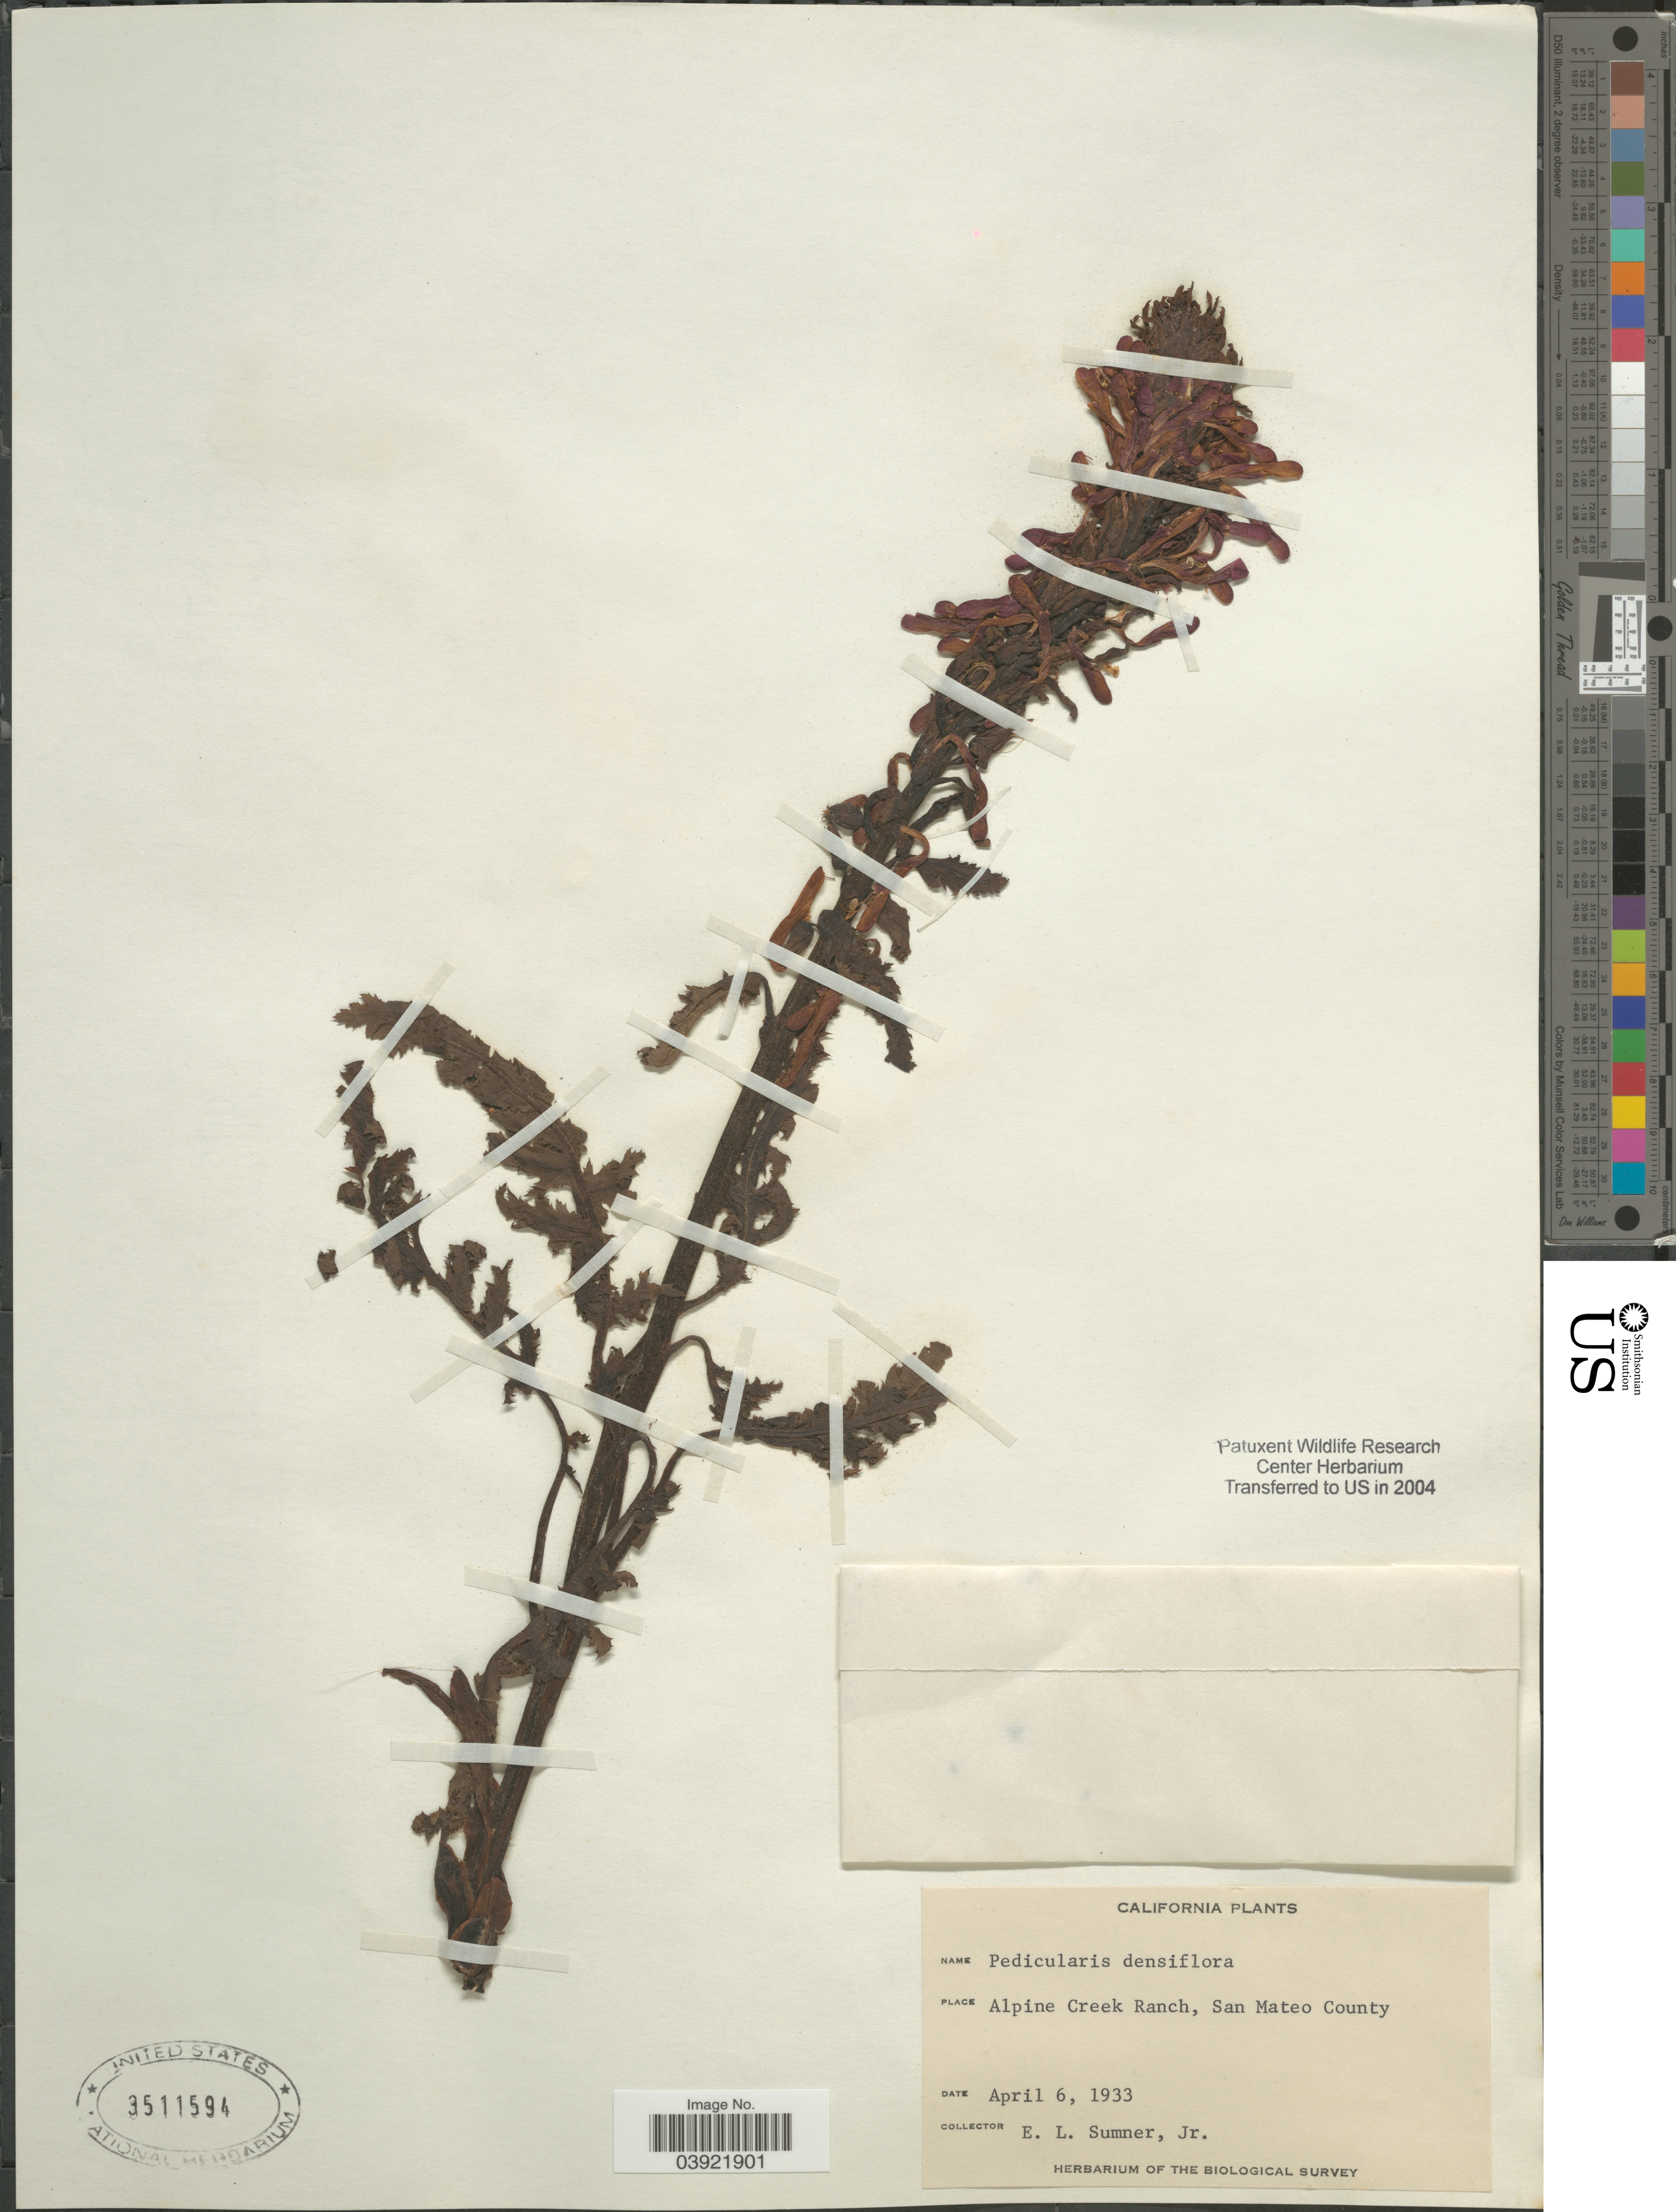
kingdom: Plantae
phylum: Tracheophyta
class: Magnoliopsida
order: Lamiales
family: Orobanchaceae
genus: Pedicularis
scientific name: Pedicularis densiflora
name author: Benth.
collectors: E. Sumner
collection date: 1933-04-06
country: United States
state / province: California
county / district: San Mateo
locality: Alpine Creek Ranch, San Mateo County.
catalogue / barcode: US 3511594